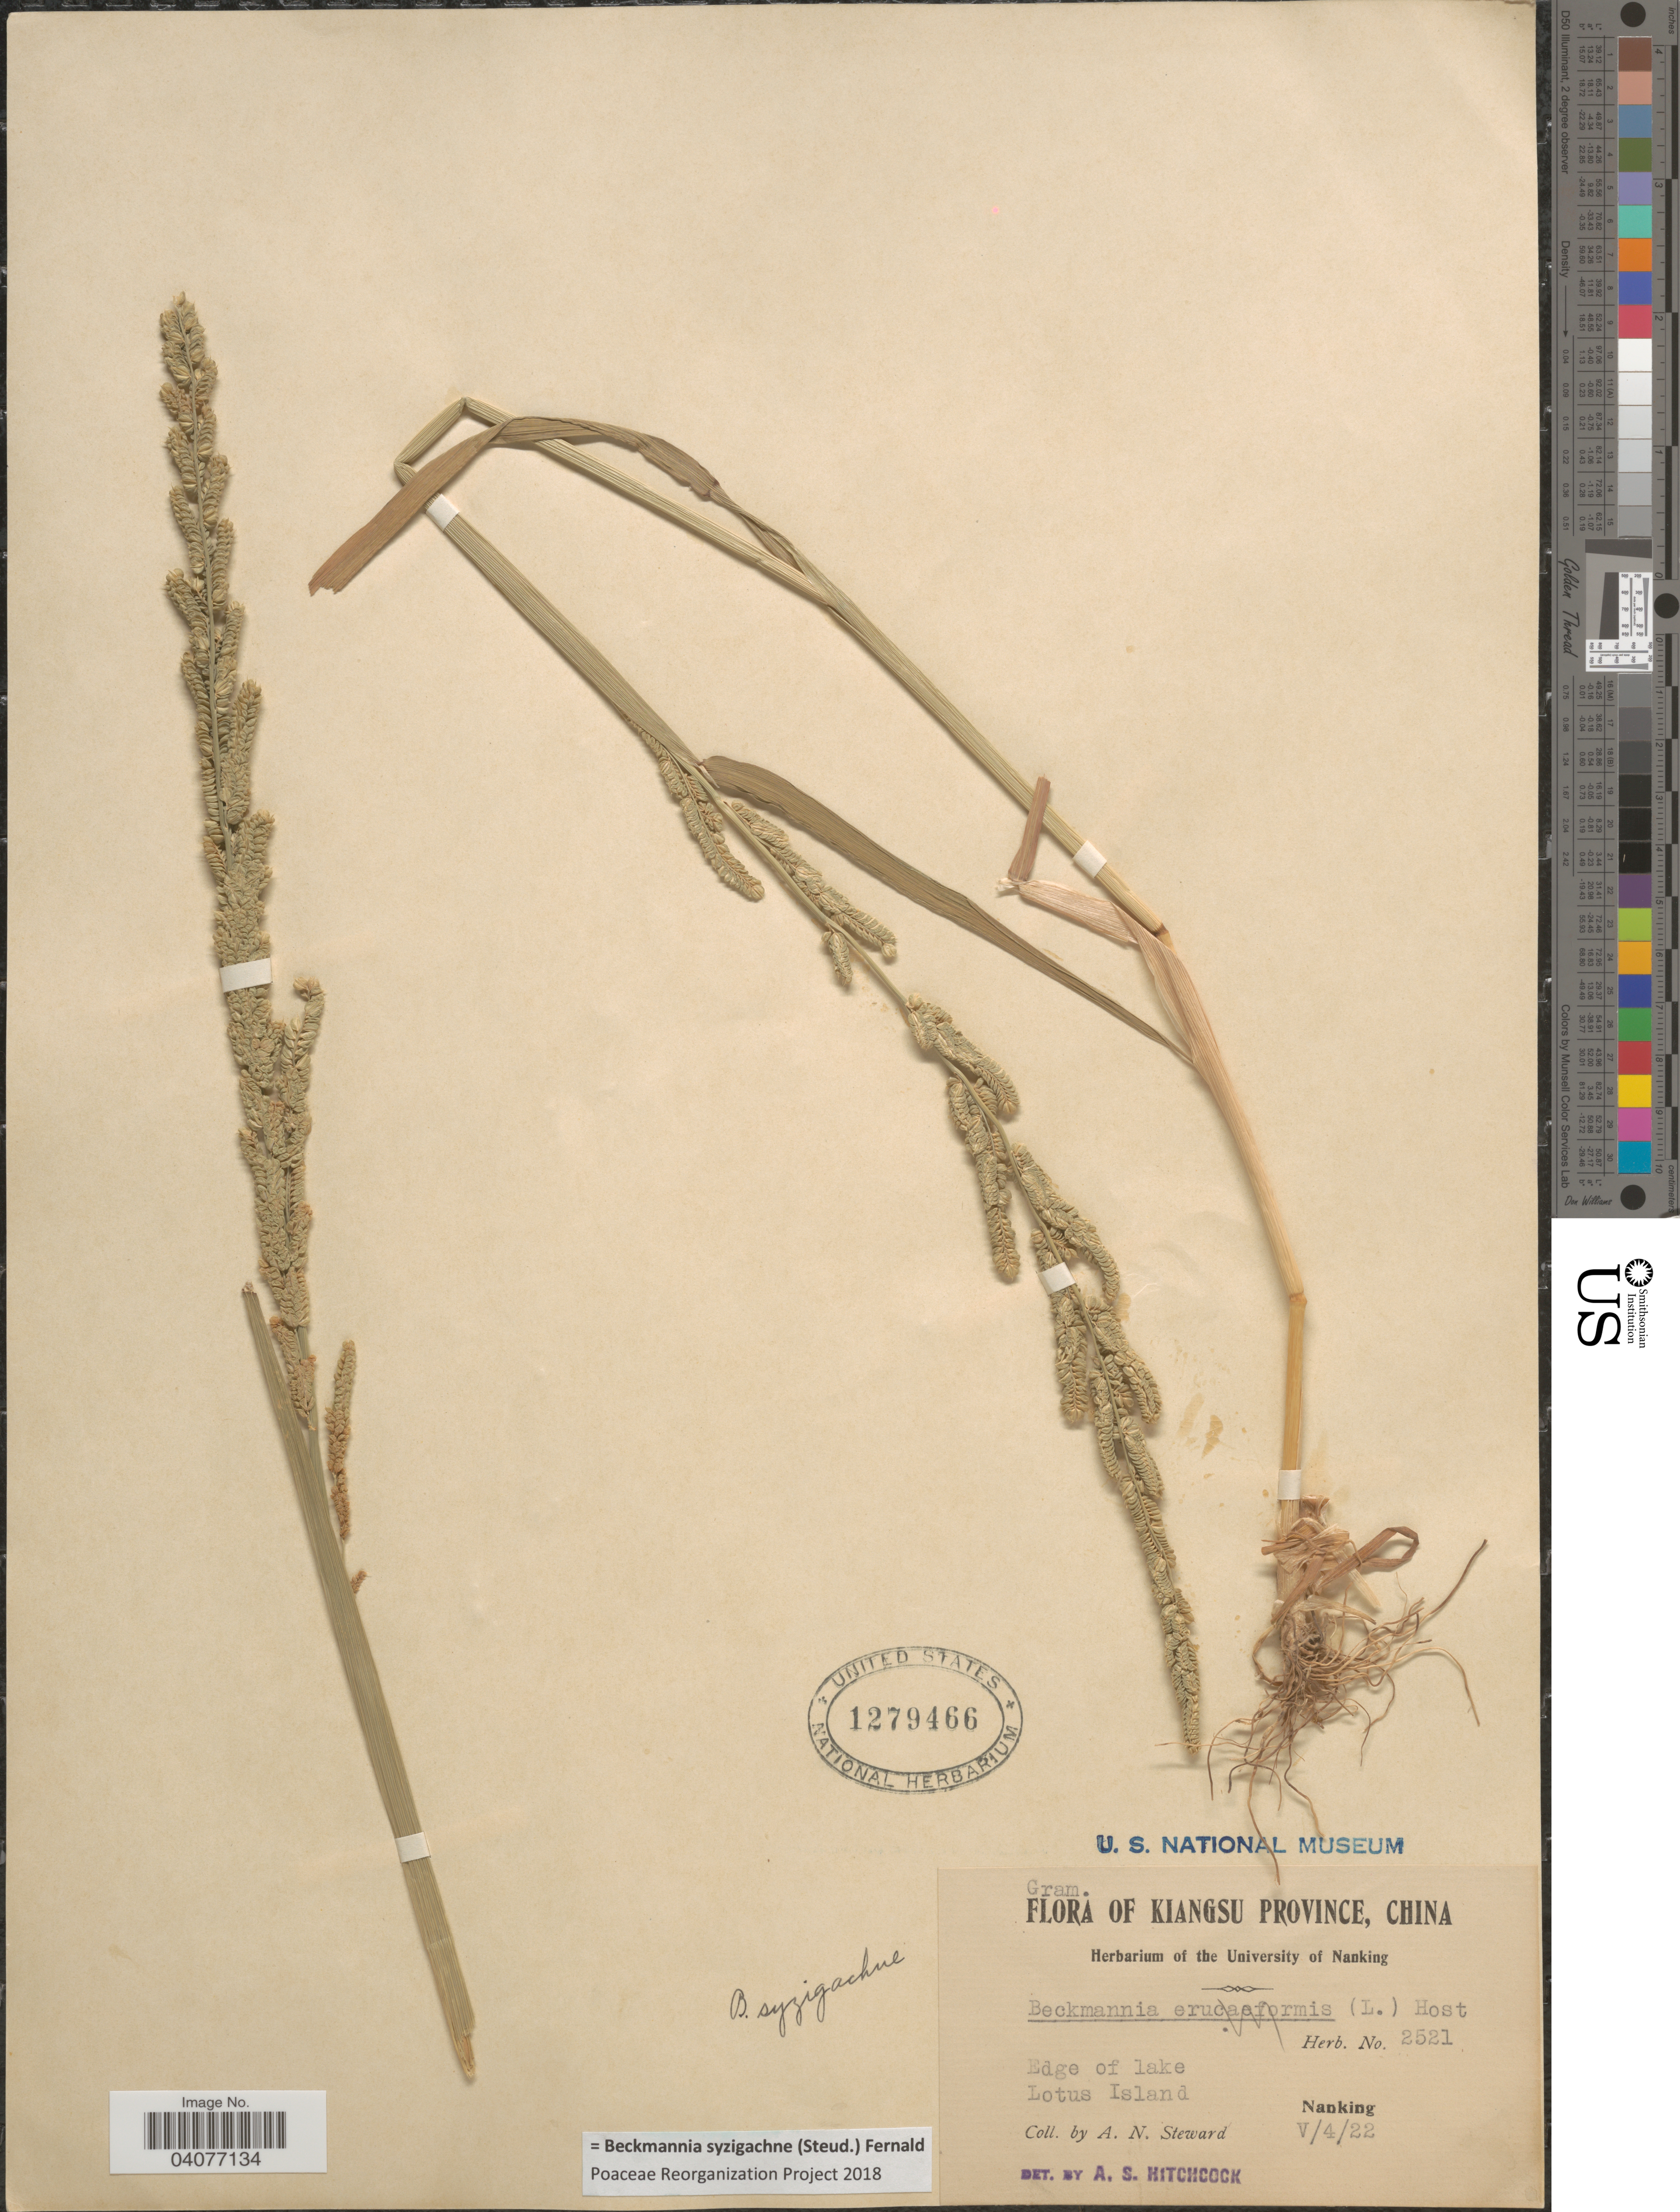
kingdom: Plantae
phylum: Tracheophyta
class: Liliopsida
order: Poales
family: Poaceae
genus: Beckmannia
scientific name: Beckmannia syzigachne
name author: (Steud.) Fernald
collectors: A. N. Steward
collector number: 2521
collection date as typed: Transcribed d/m/y: 4/5/22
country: China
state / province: Jiangsu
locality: Kiangsu Province. Edge of lake. Lotus Island. Nanking.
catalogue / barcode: US 1279466